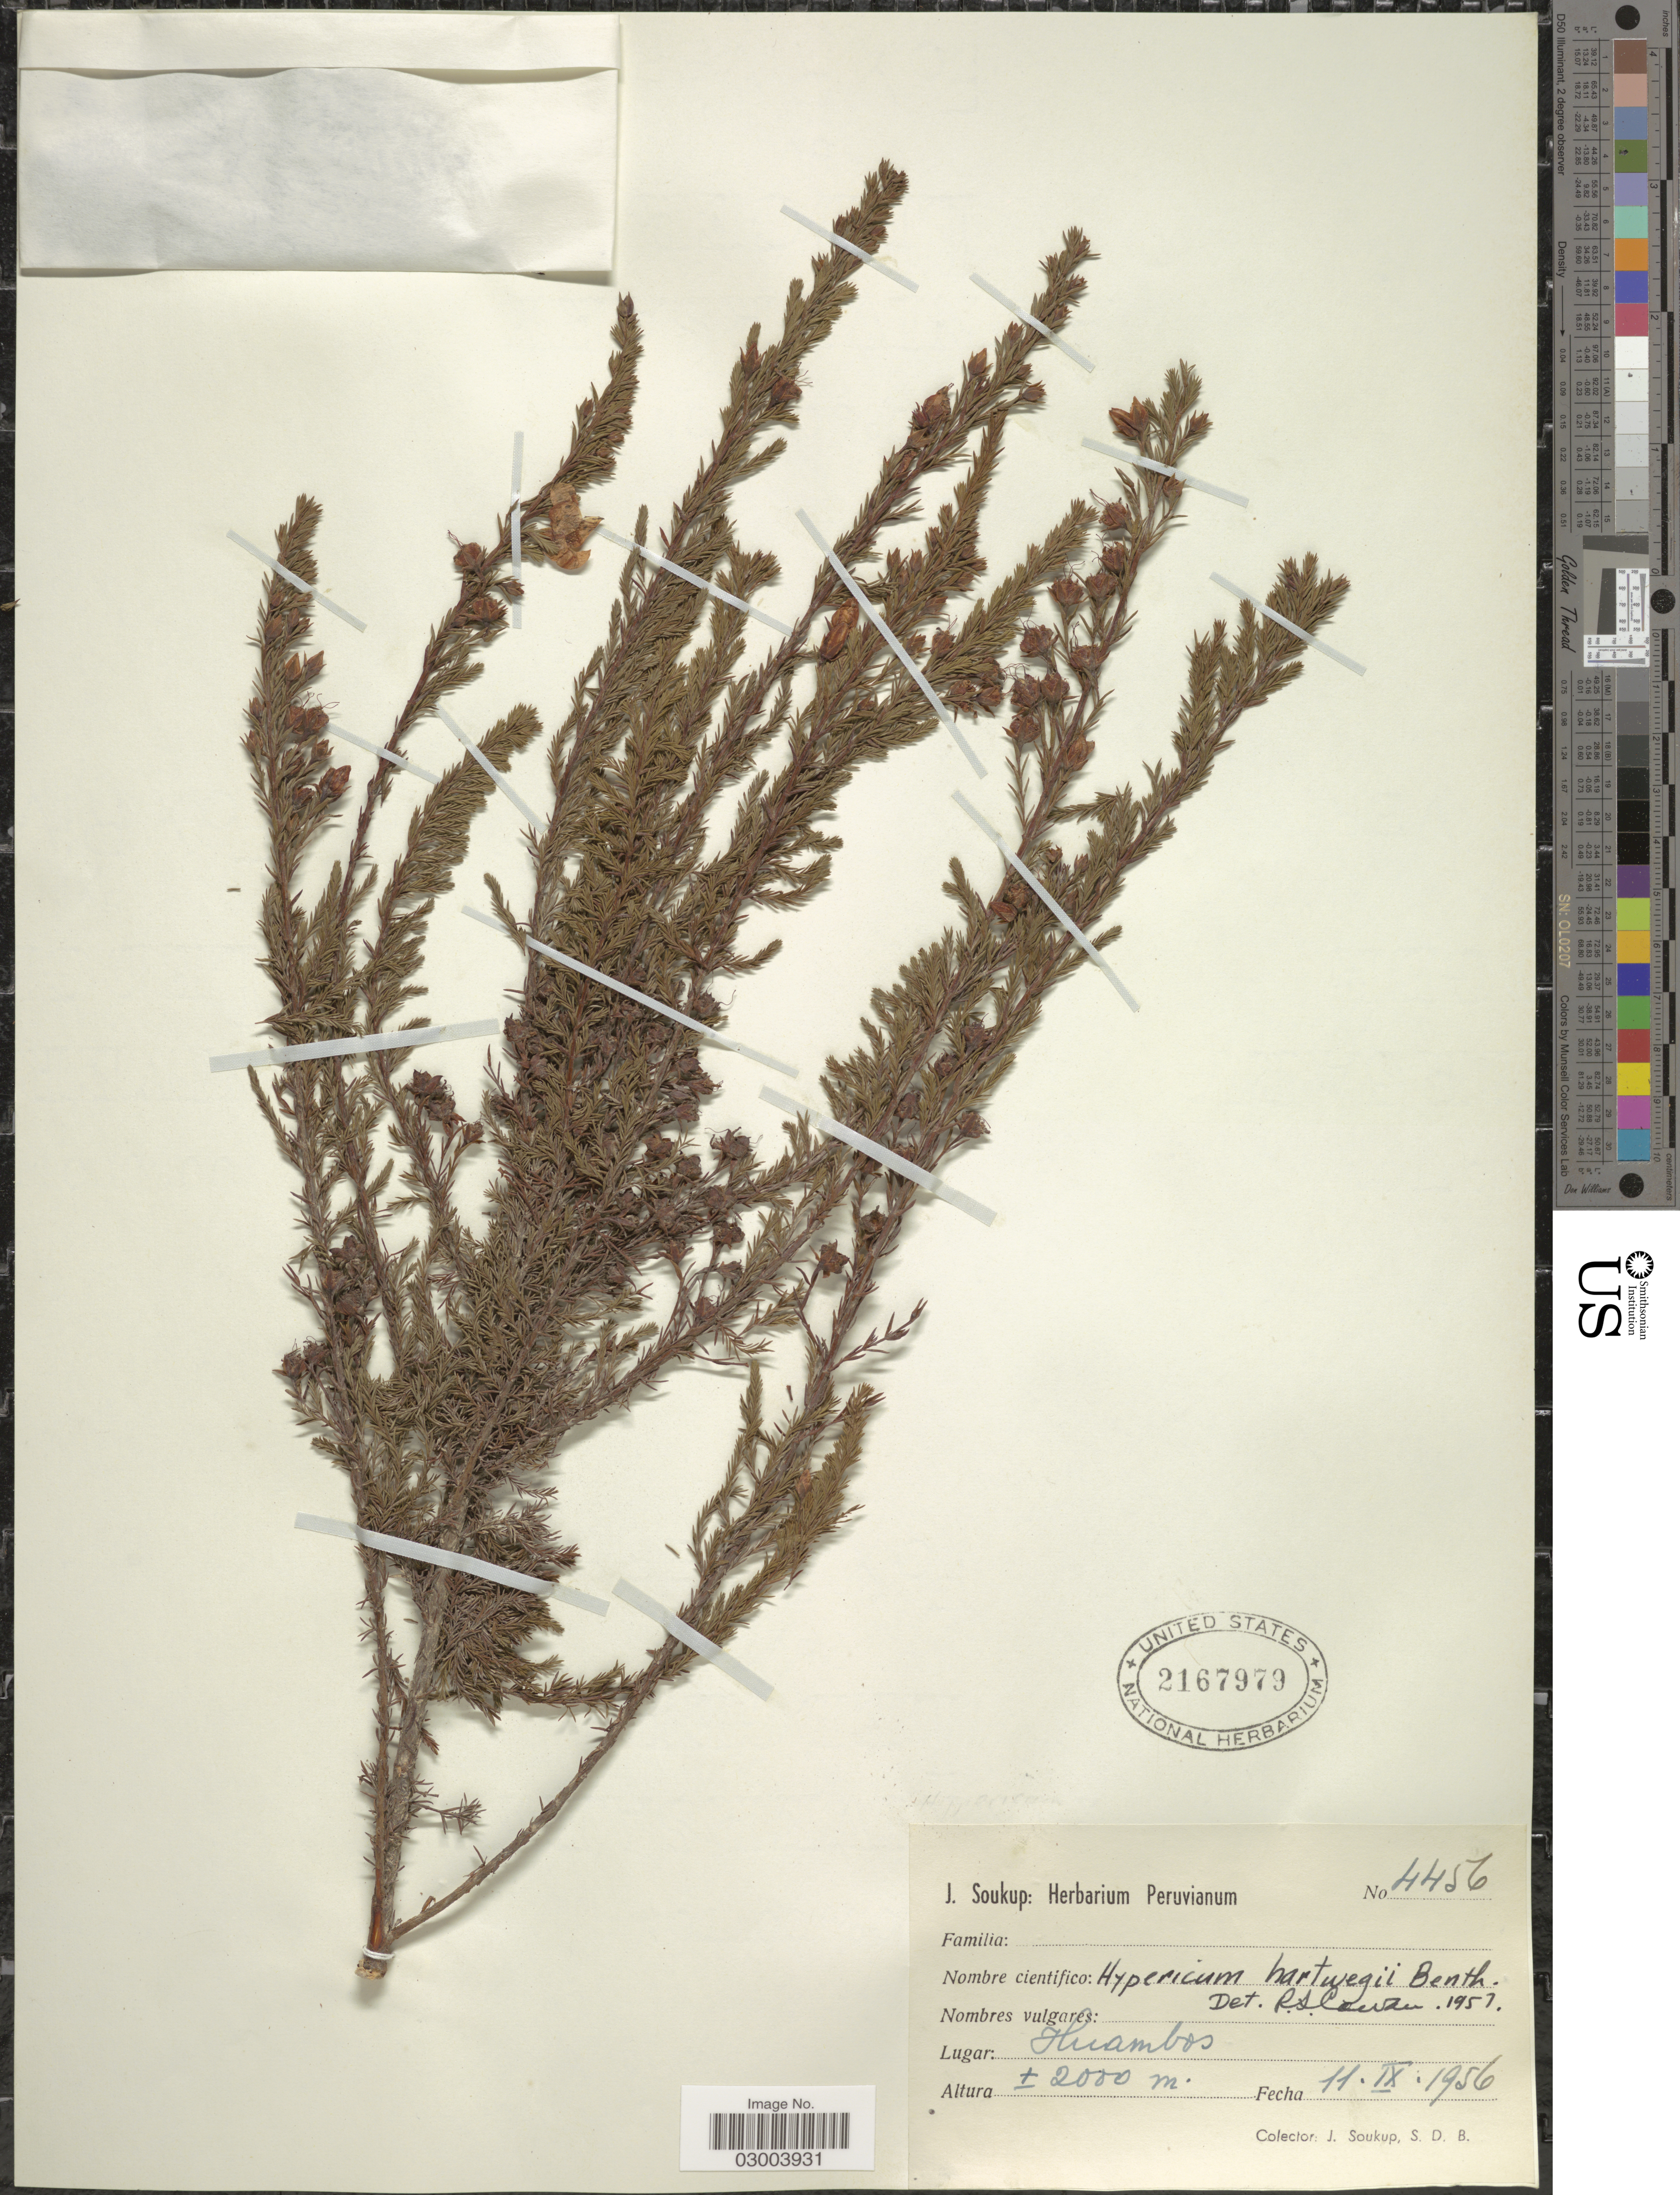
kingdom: Plantae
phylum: Tracheophyta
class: Magnoliopsida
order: Malpighiales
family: Hypericaceae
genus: Hypericum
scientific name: Hypericum laricifolium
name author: Juss.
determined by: Strong, M. T., (US), Smithsonian Institution - National Museum of Natural History (UNITED STATES)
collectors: J. Soukup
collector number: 4456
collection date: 1956-09-11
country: Peru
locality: Huambos.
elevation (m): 2000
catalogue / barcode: US 2167979